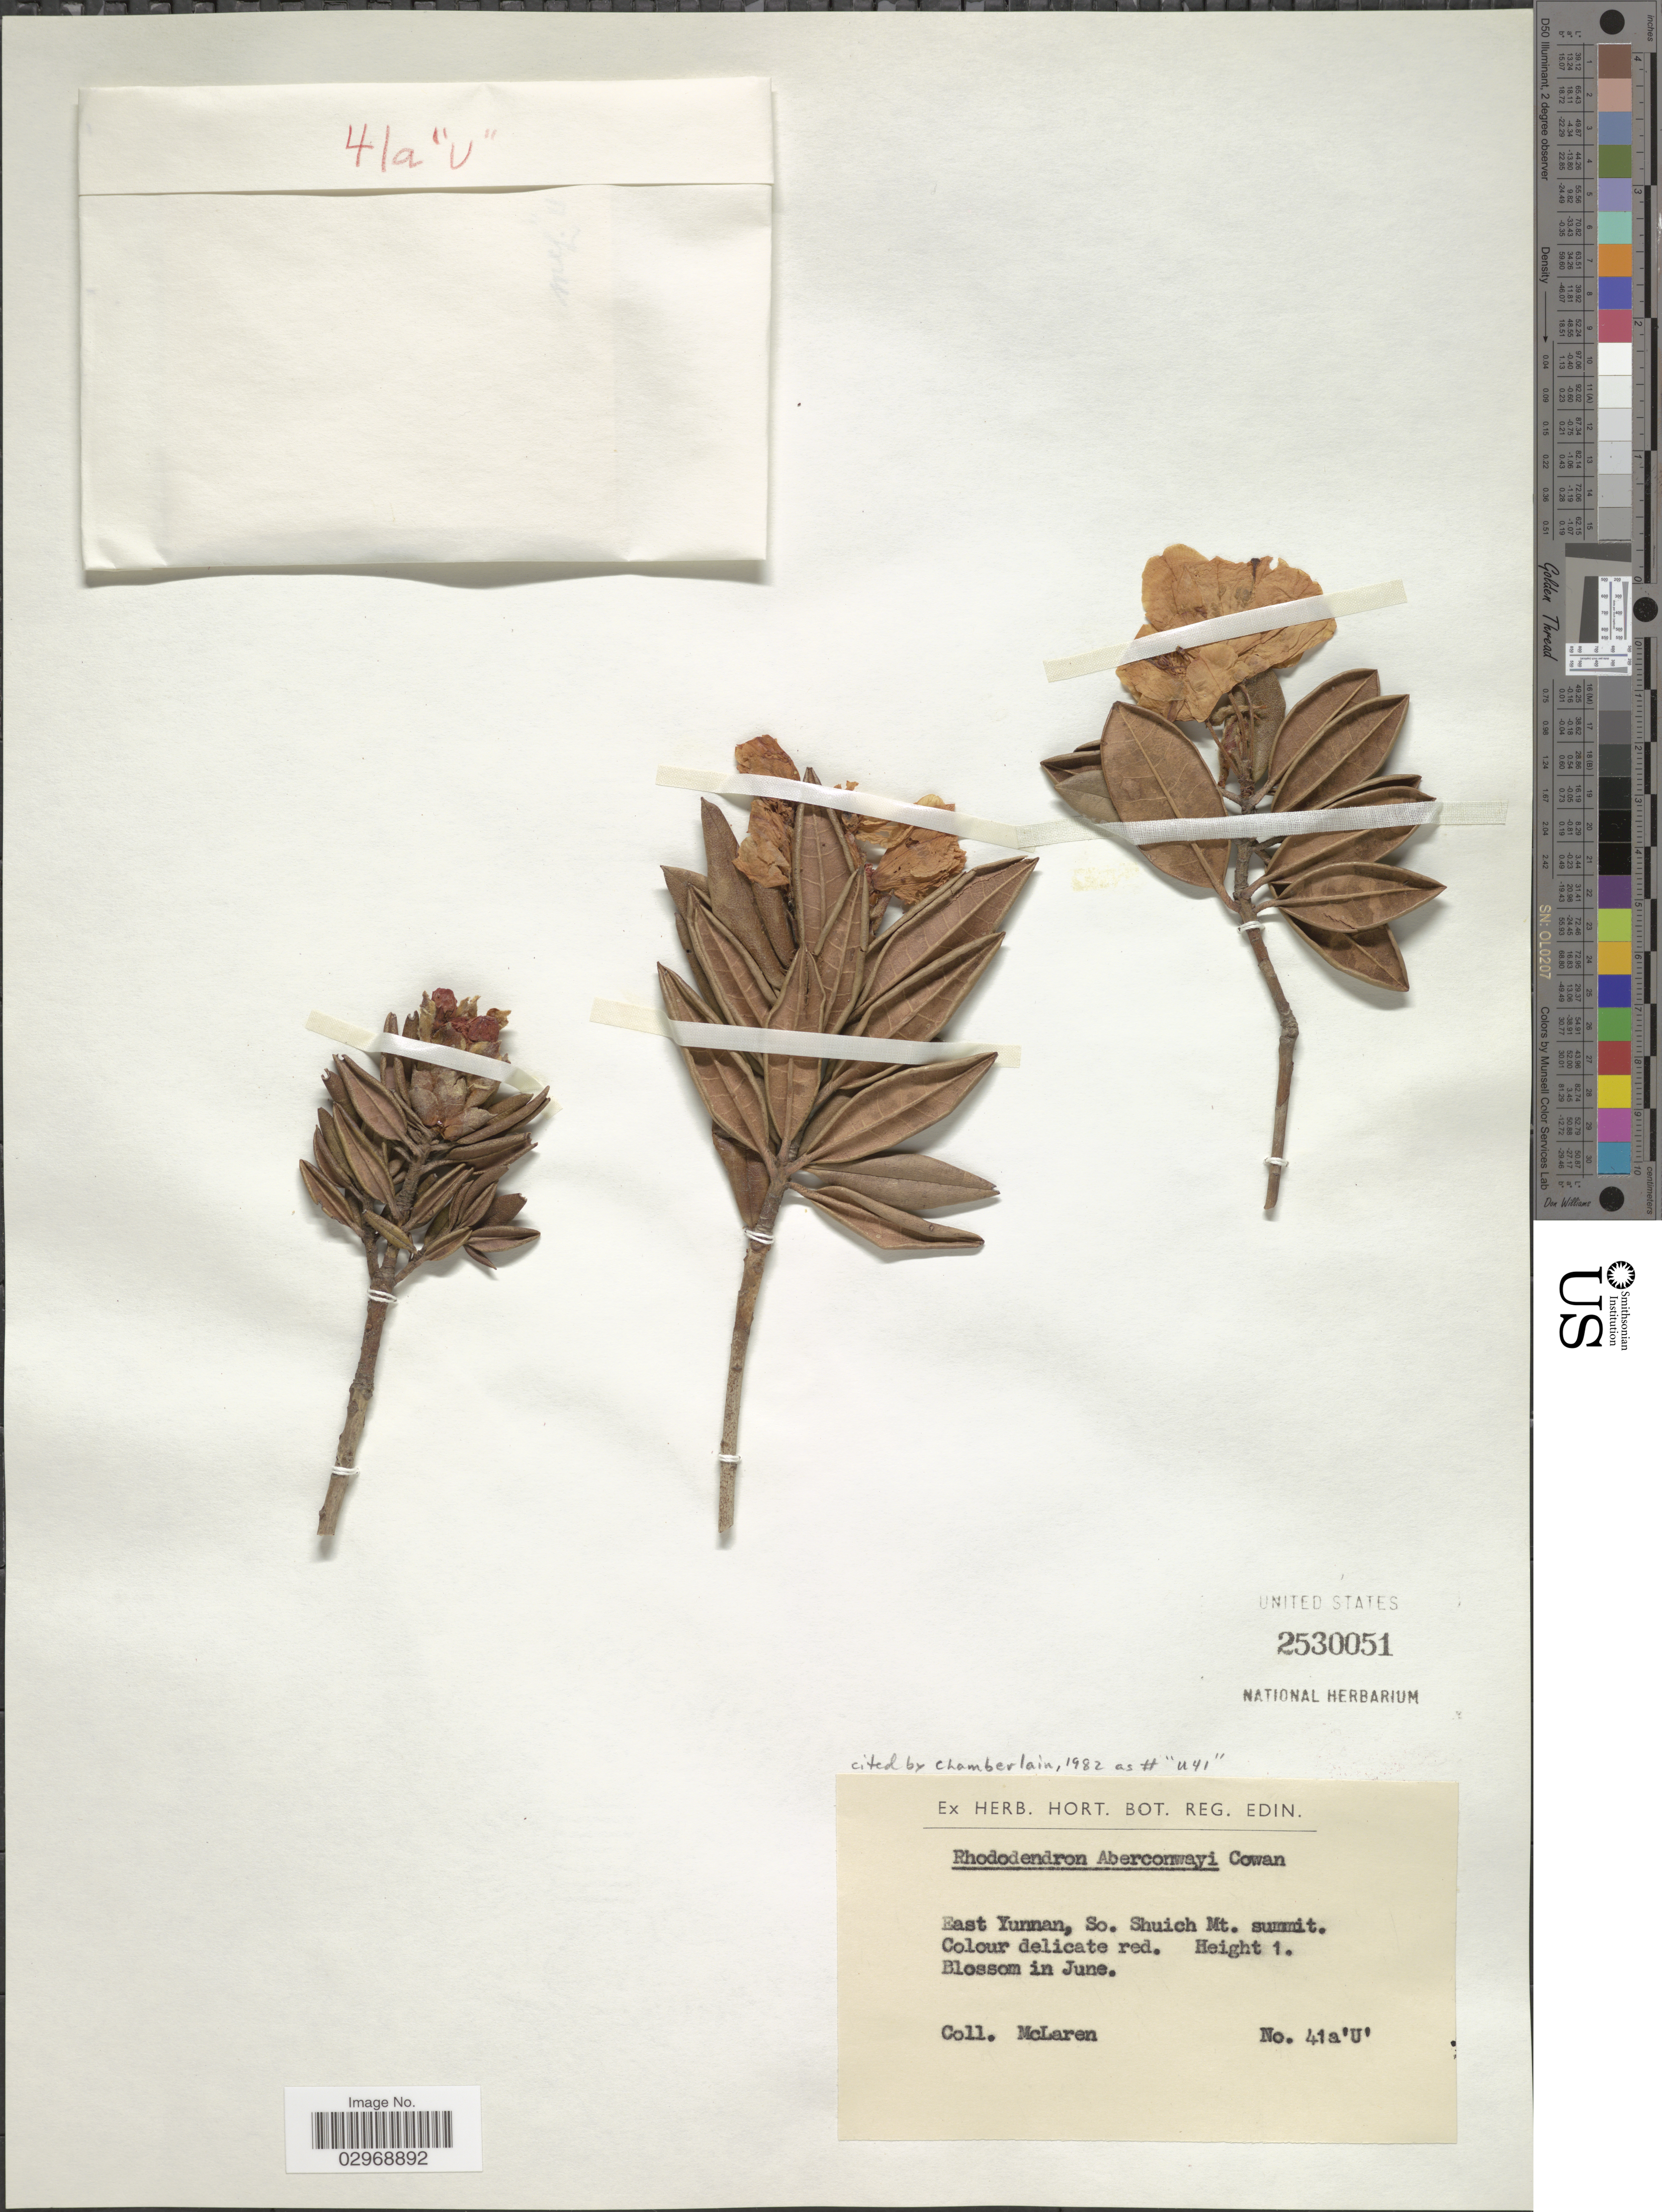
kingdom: Plantae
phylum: Tracheophyta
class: Magnoliopsida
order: Ericales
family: Ericaceae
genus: Rhododendron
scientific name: Rhododendron aberconwayi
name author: Cowan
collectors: McLaren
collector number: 41a'U'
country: China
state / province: Yunnan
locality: East Yunnan, So. Shuich Mt.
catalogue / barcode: US 2530051